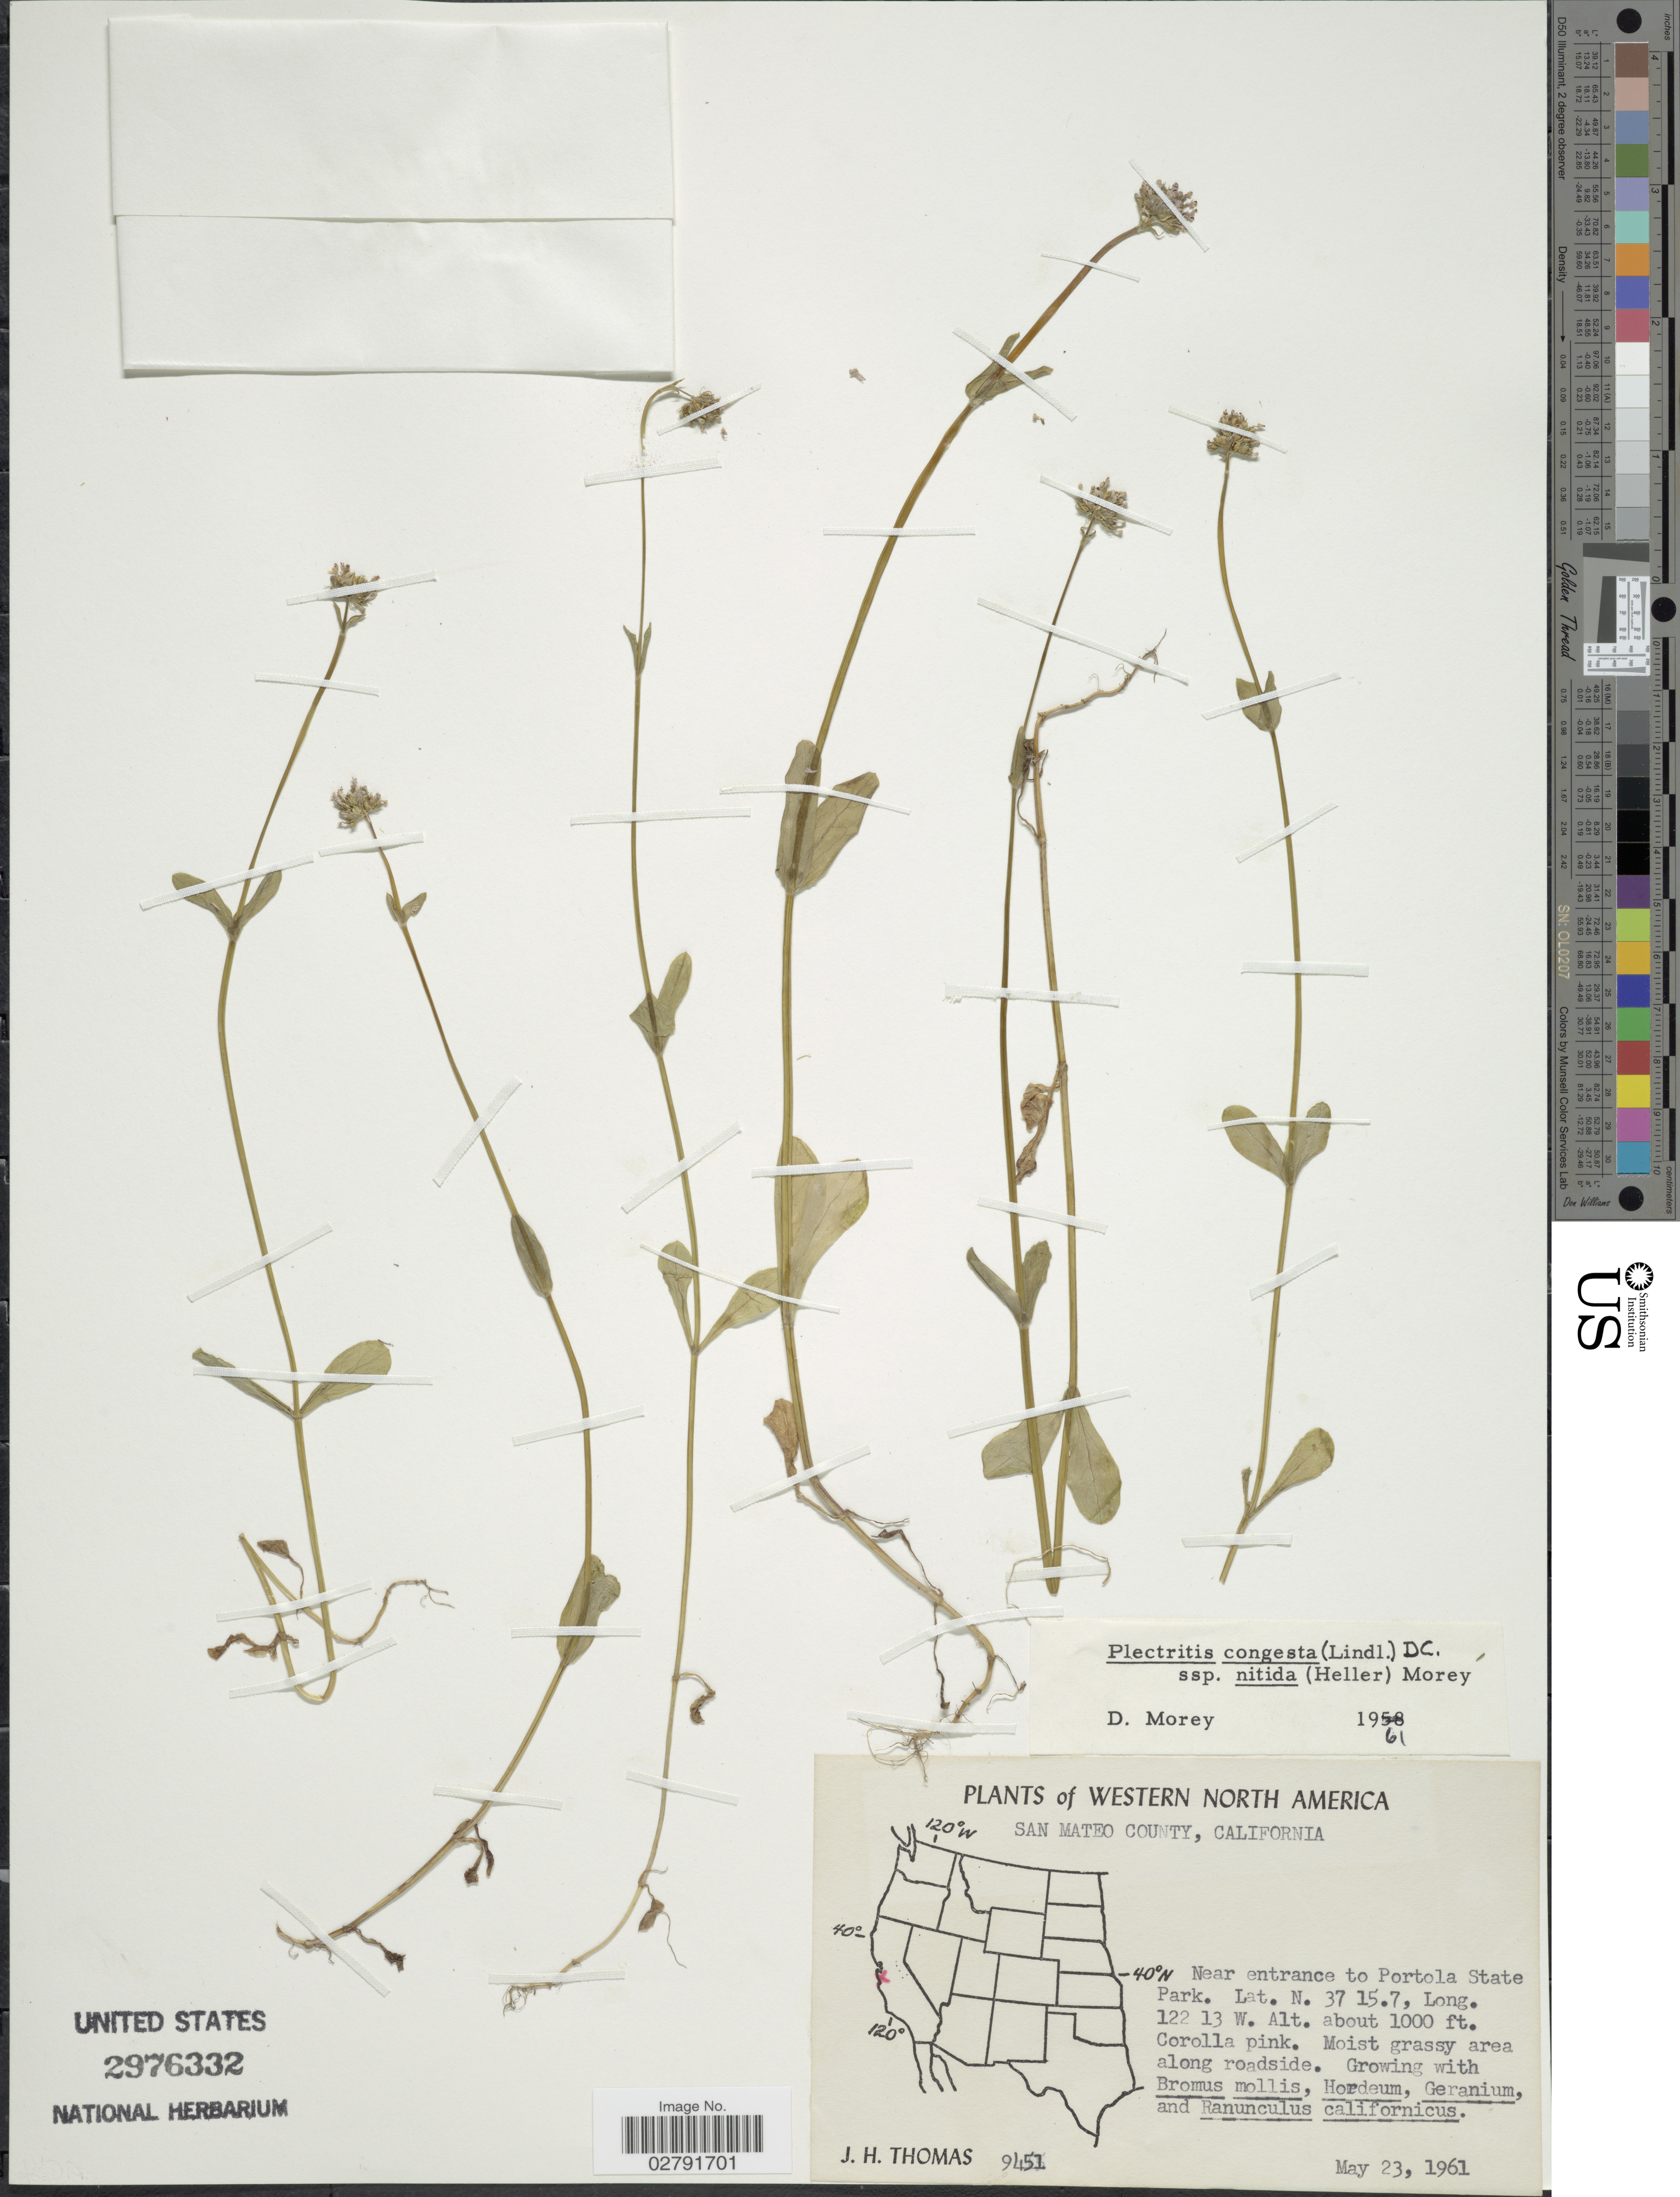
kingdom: Plantae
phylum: Tracheophyta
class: Magnoliopsida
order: Dipsacales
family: Caprifoliaceae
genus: Plectritis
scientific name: Plectritis congesta subsp. nitida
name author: (A. Heller) Morey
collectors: J. H. Thomas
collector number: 9451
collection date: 1961-05-23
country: United States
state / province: California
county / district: San Mateo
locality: Western North America. San Mateo County. Near entrance to Portola State Park.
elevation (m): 305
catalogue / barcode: US 2976332